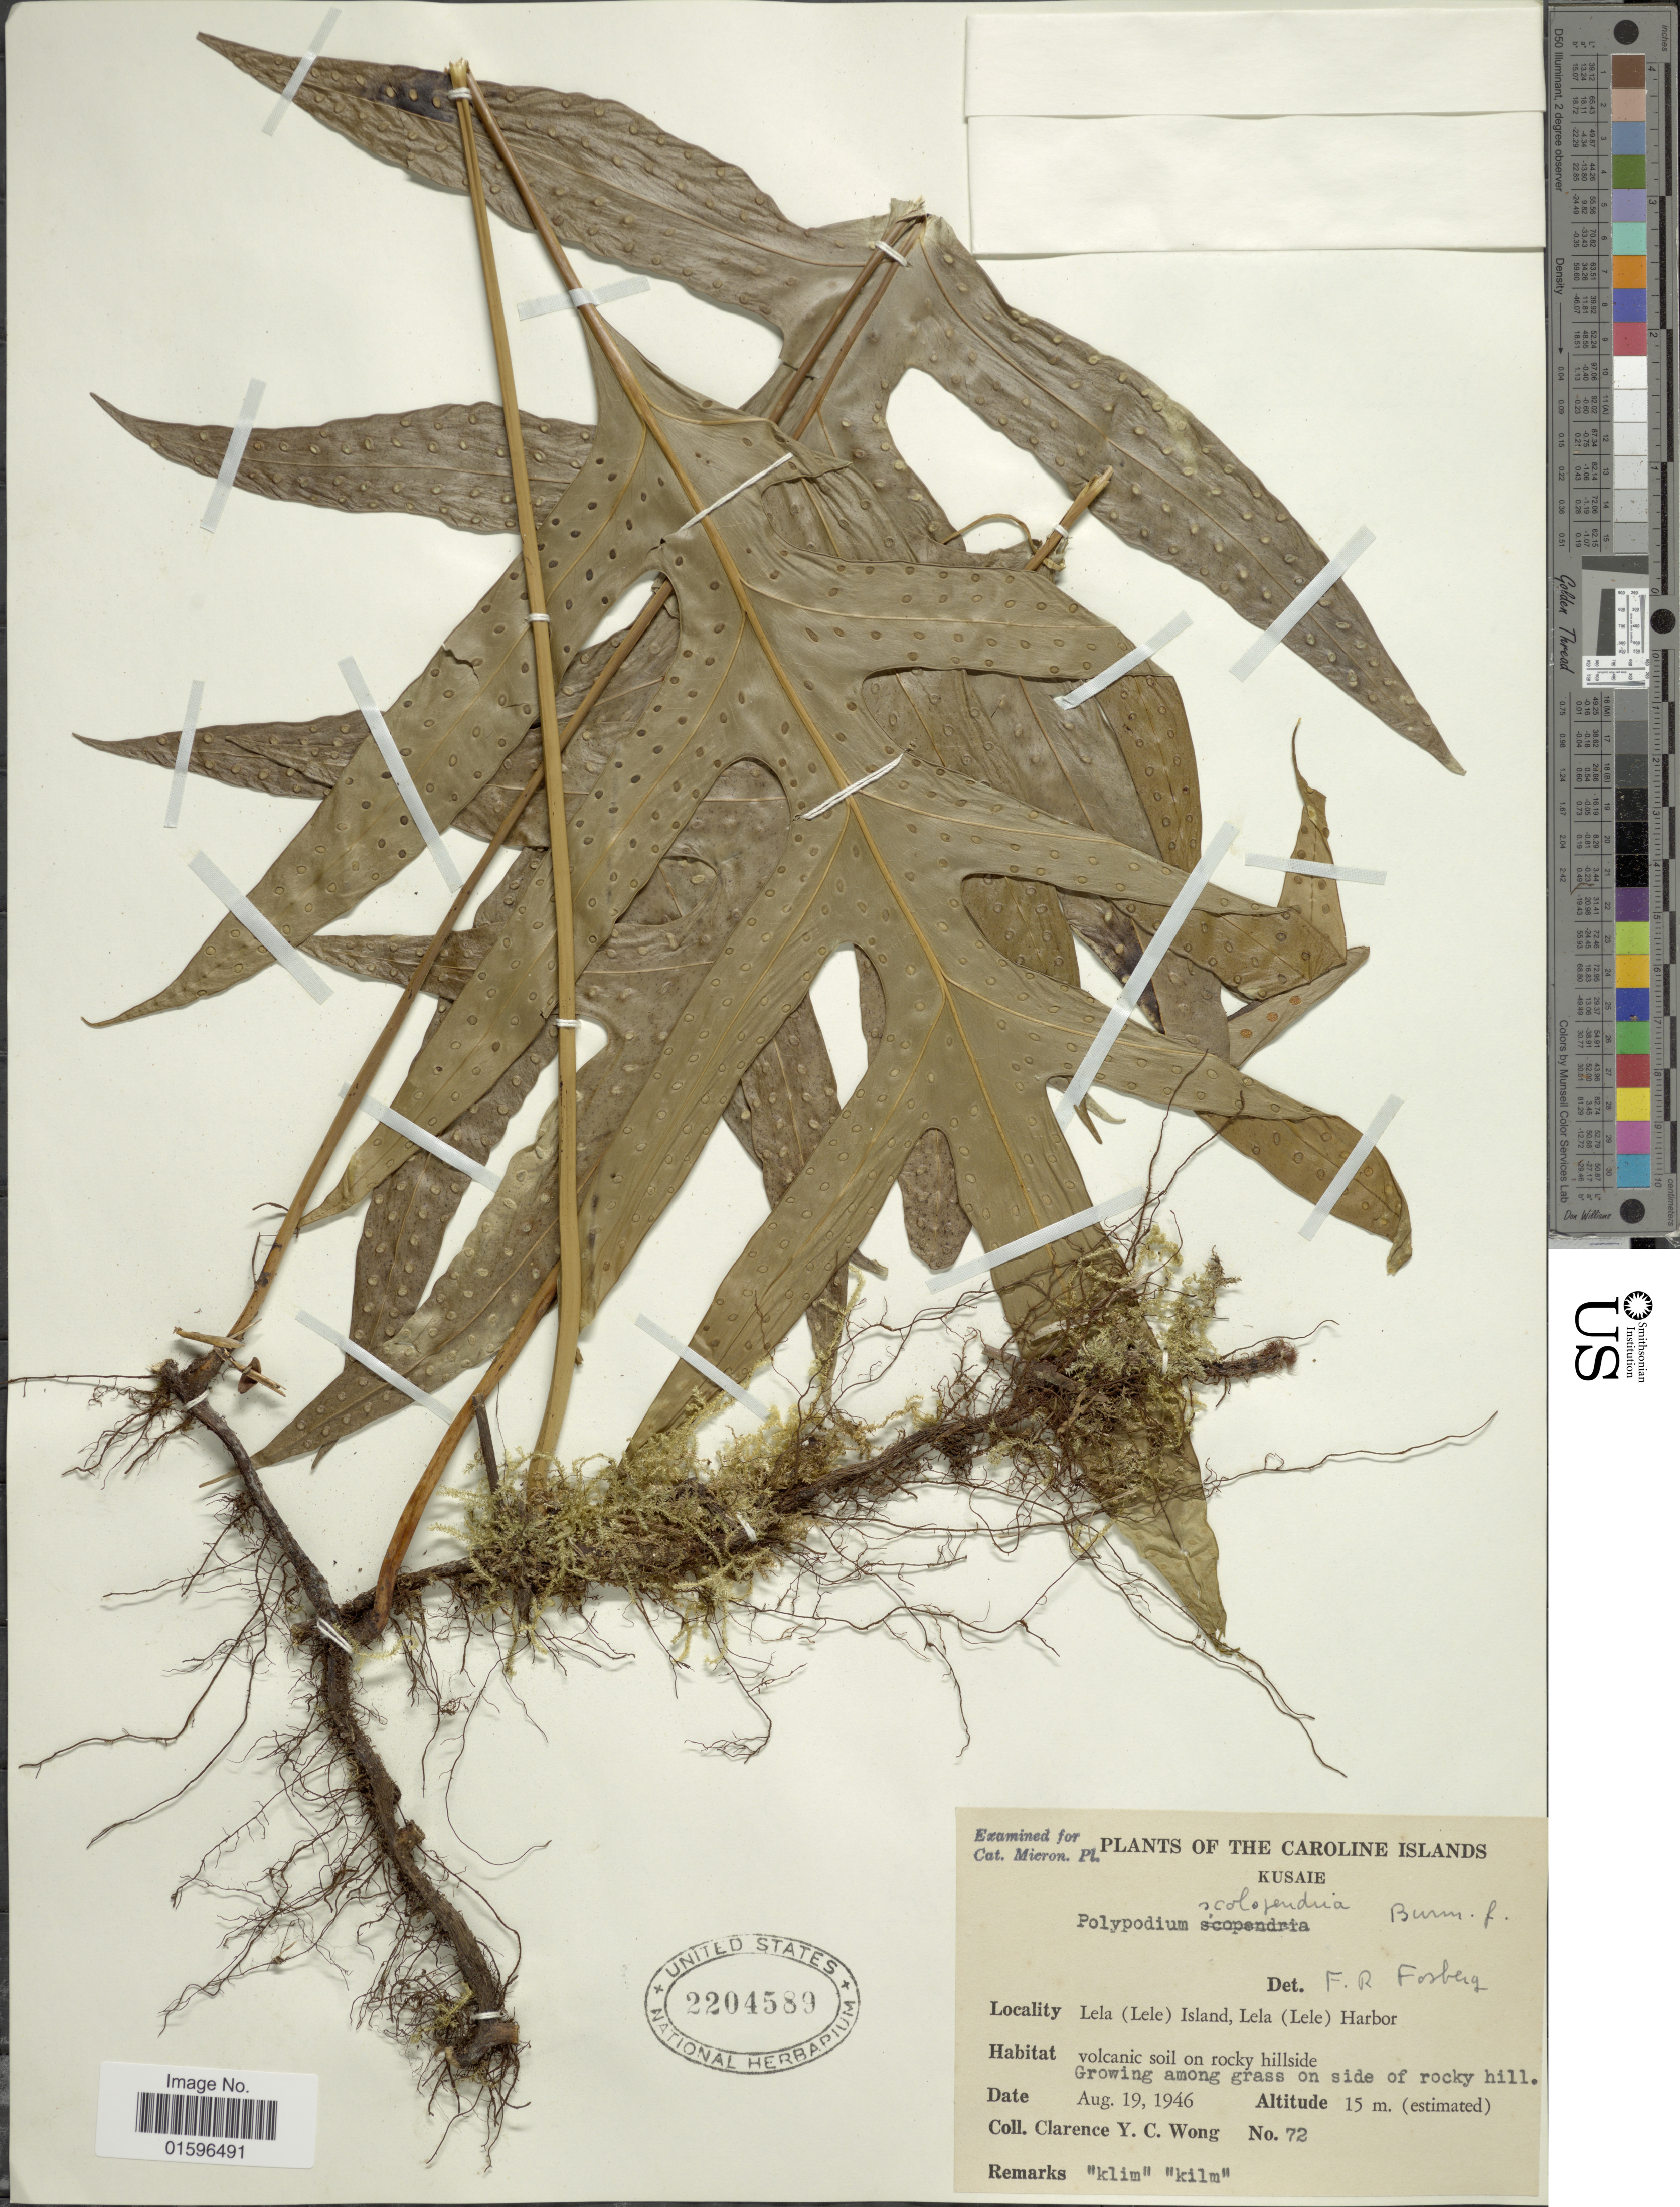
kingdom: Plantae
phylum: Tracheophyta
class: Polypodiopsida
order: Polypodiales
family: Polypodiaceae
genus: Polypodium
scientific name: Polypodium scolopendria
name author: Burm. f.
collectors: C. Y. C. Wong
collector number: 72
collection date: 1946-08-19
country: Micronesia, Federated States of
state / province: Kosrae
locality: Carolines Islands, Kusaie, Lela (Lele) Island, Lela (Lele) Harbor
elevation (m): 15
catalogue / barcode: US 2204589